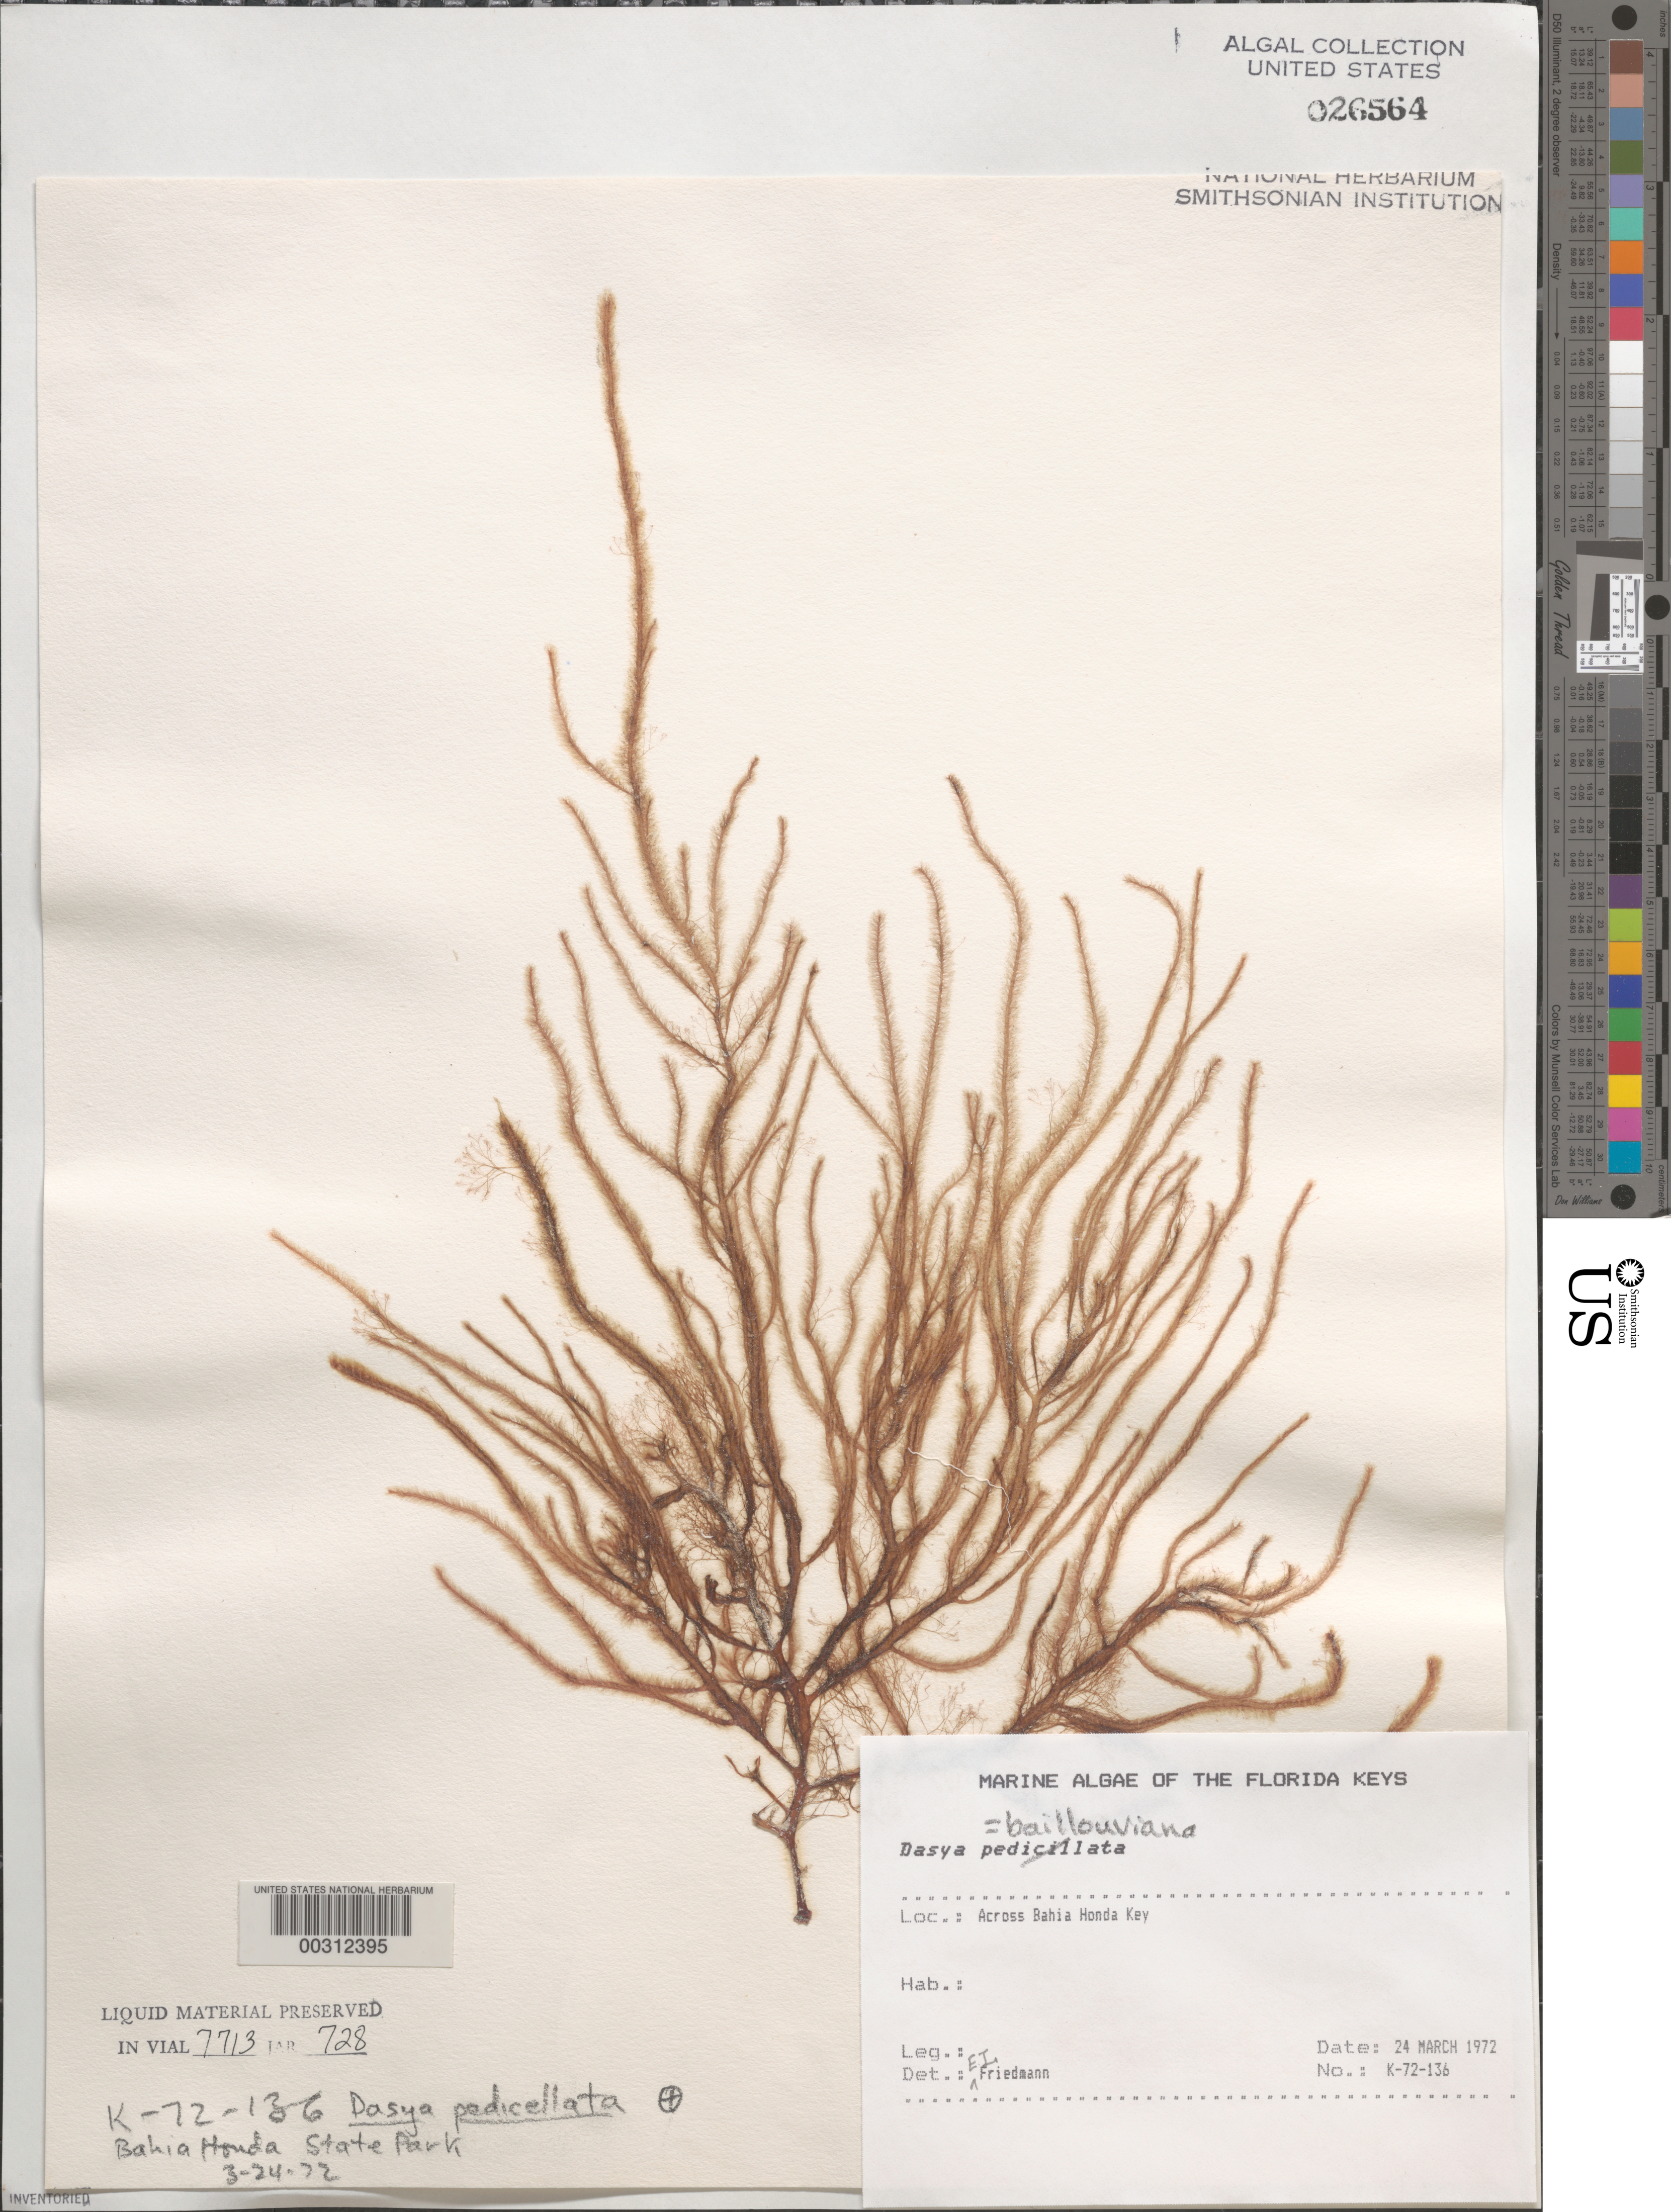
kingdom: Plantae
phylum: Rhodophyta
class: Florideophyceae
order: Ceramiales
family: Dasyaceae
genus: Dasya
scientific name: Dasya pedicellata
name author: (C. Agardh) C. Agardh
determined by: Algae name updating Project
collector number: K-72-136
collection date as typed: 24 Mar 1972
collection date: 1972-03-24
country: United States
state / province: Florida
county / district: Monroe County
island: Bahia Honda Key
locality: Bahia Honda State Park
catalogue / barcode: US 26564